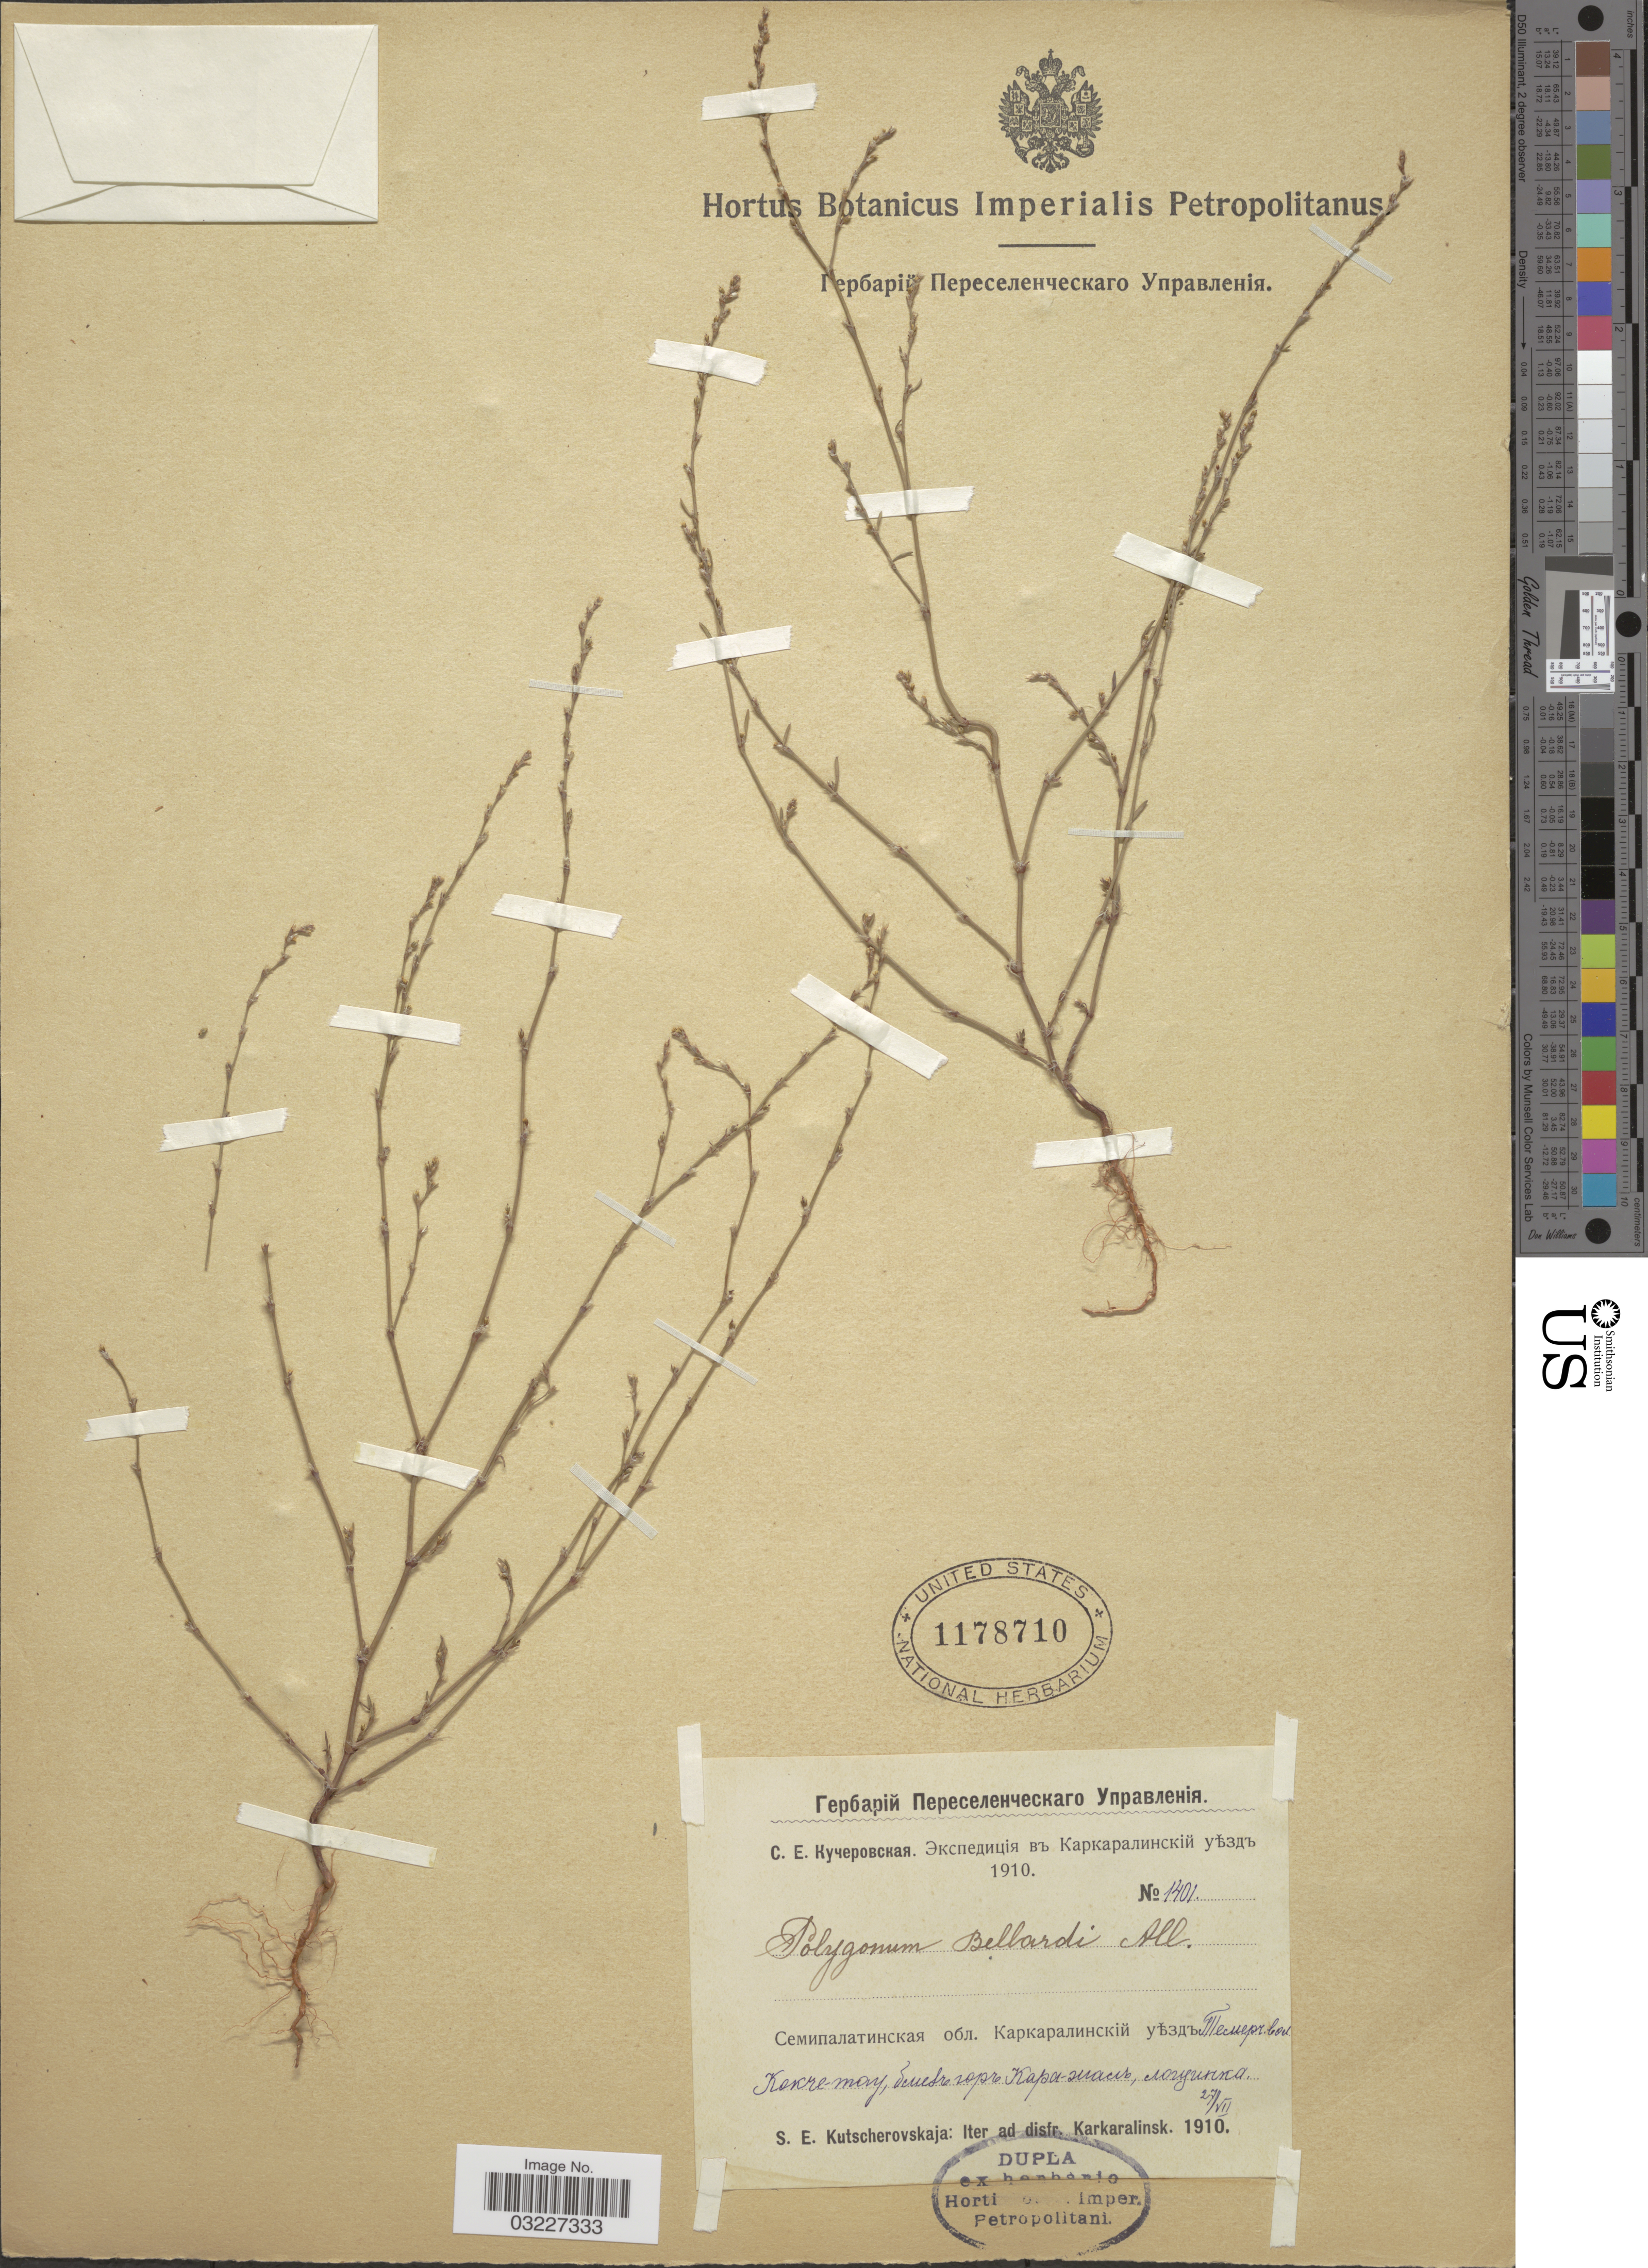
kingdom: Plantae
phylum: Tracheophyta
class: Magnoliopsida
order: Caryophyllales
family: Polygonaceae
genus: Polygonum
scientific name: Polygonum bellardii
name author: All.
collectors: S. Kutscherovskaja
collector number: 1401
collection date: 1910-07-27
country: Kazakhstan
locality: X. Iter ad disfr. Karkaralinsk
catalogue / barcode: US 1178710